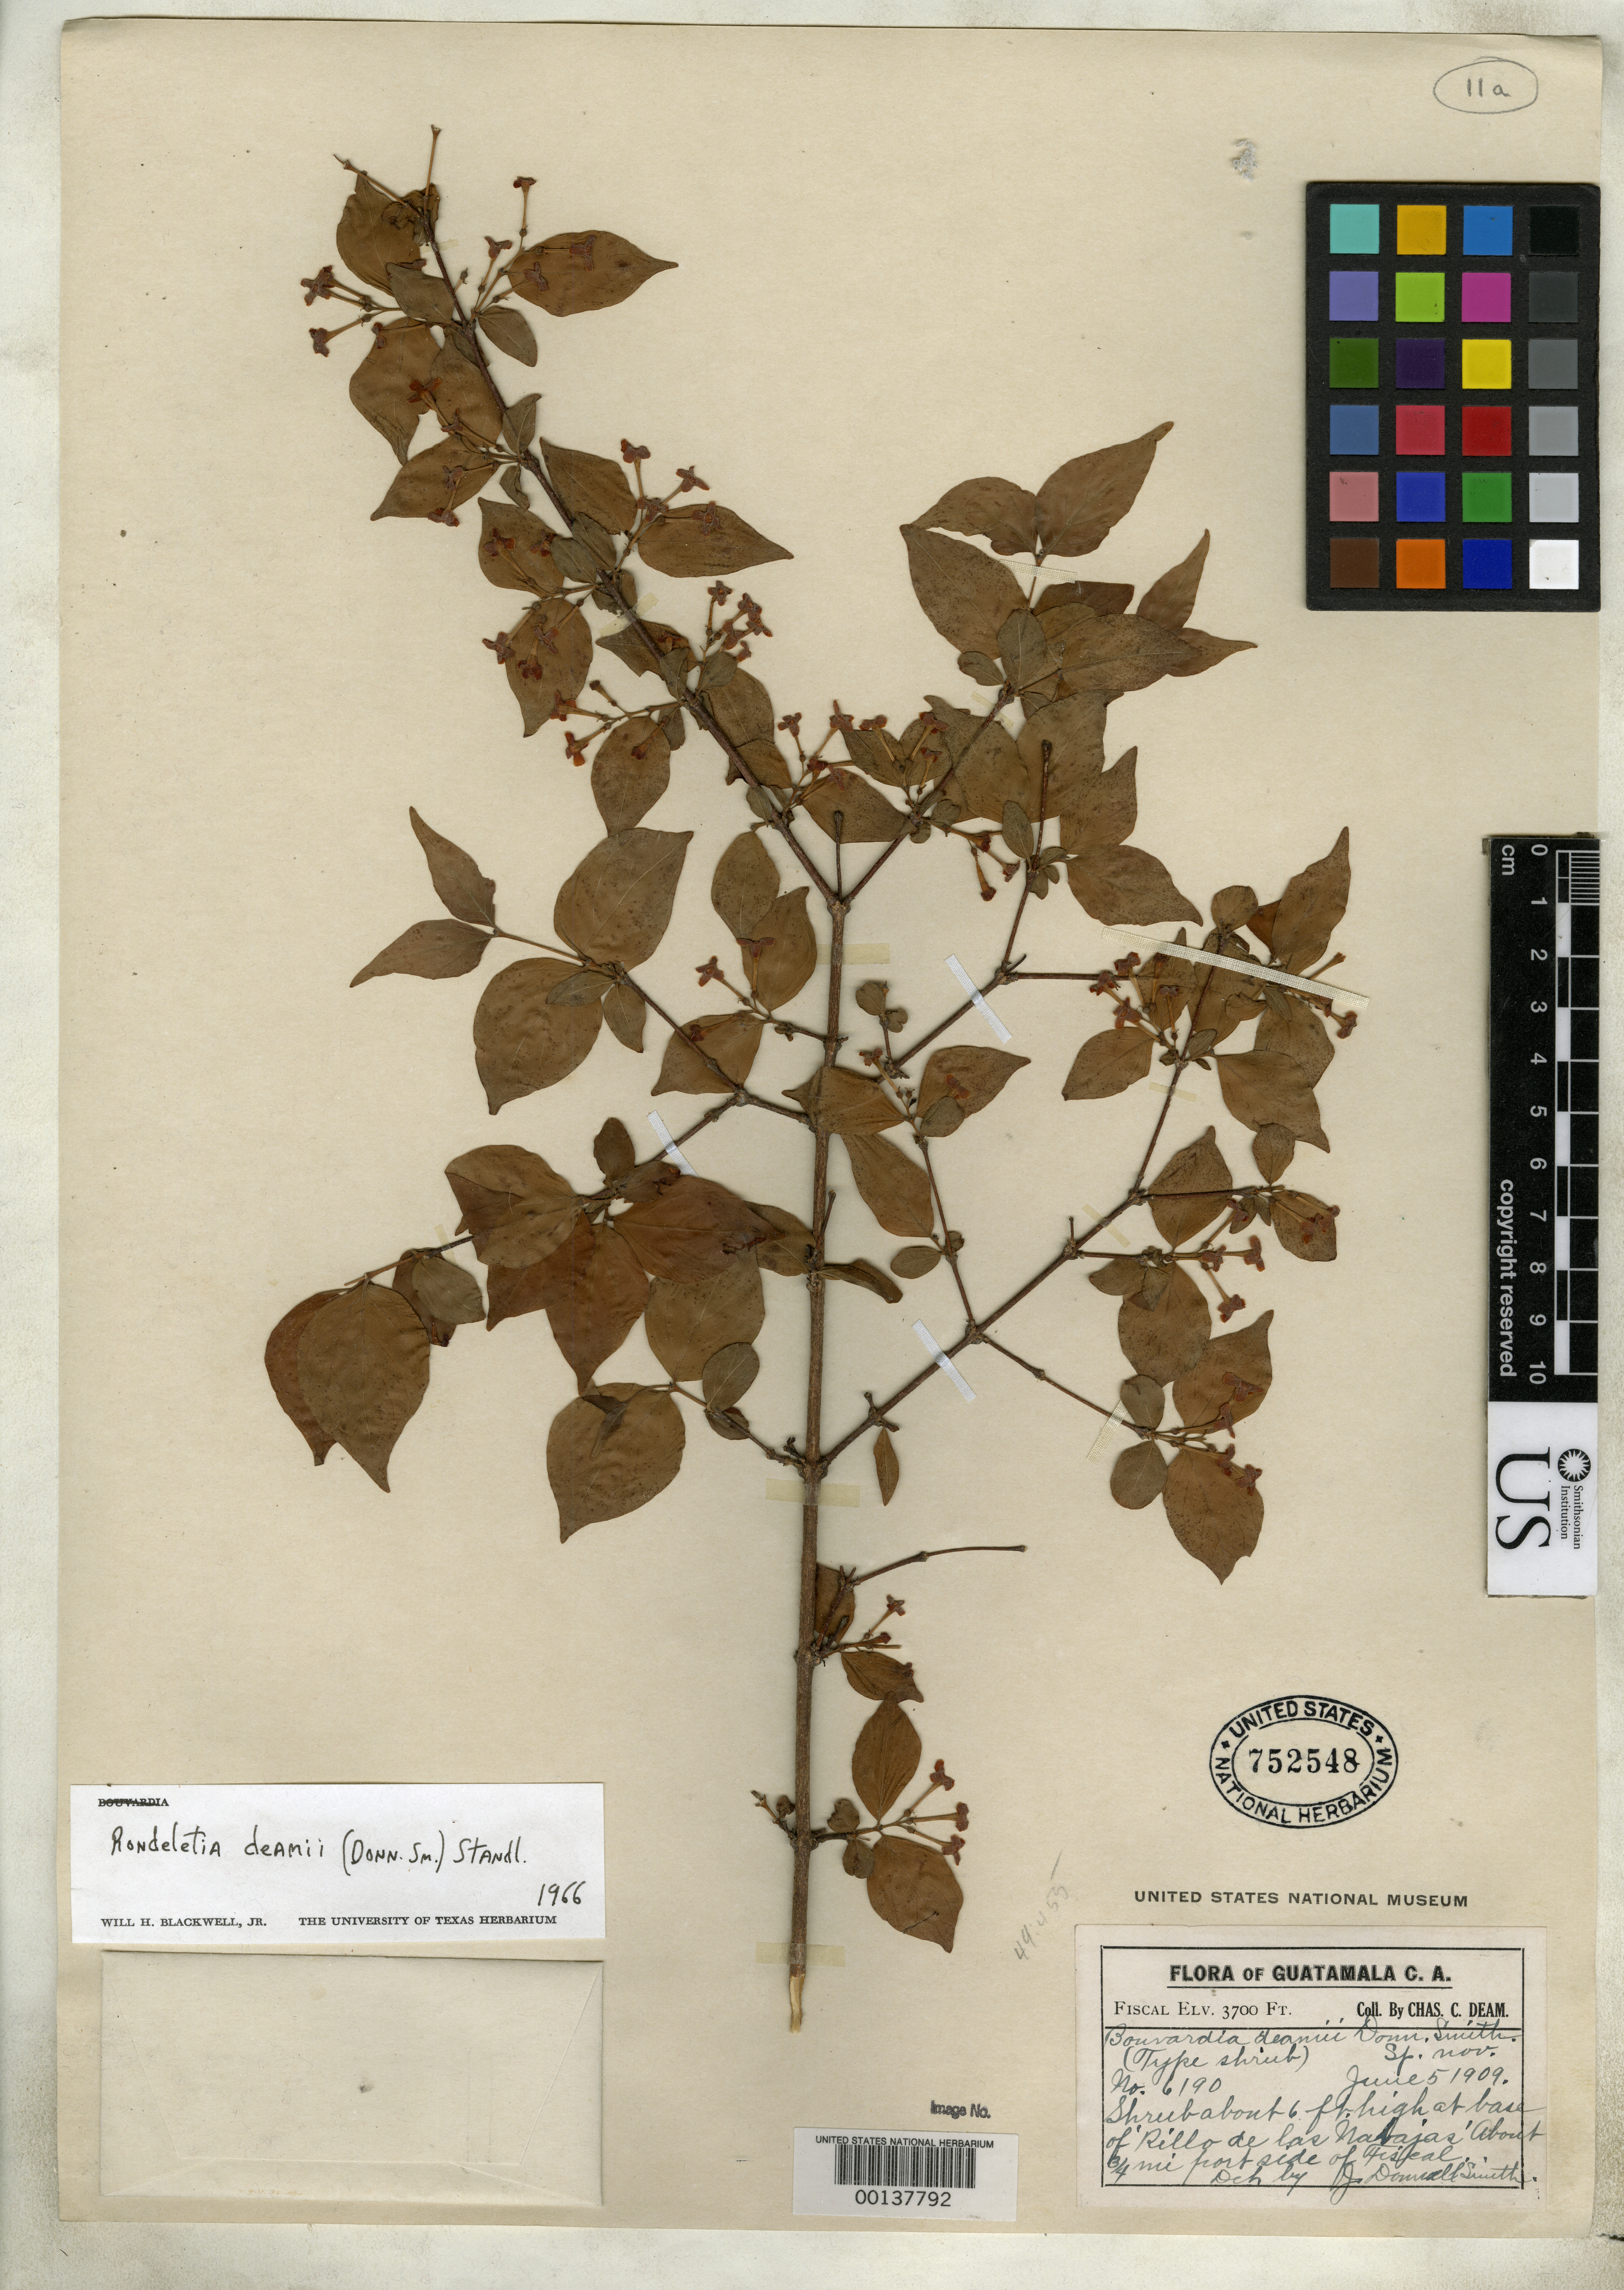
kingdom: Plantae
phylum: Tracheophyta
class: Magnoliopsida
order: Gentianales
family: Rubiaceae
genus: Bouvardia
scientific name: Bouvardia deamii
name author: Donn. Sm.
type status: Isotype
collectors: C. C. Deam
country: Guatemala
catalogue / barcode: US 752548